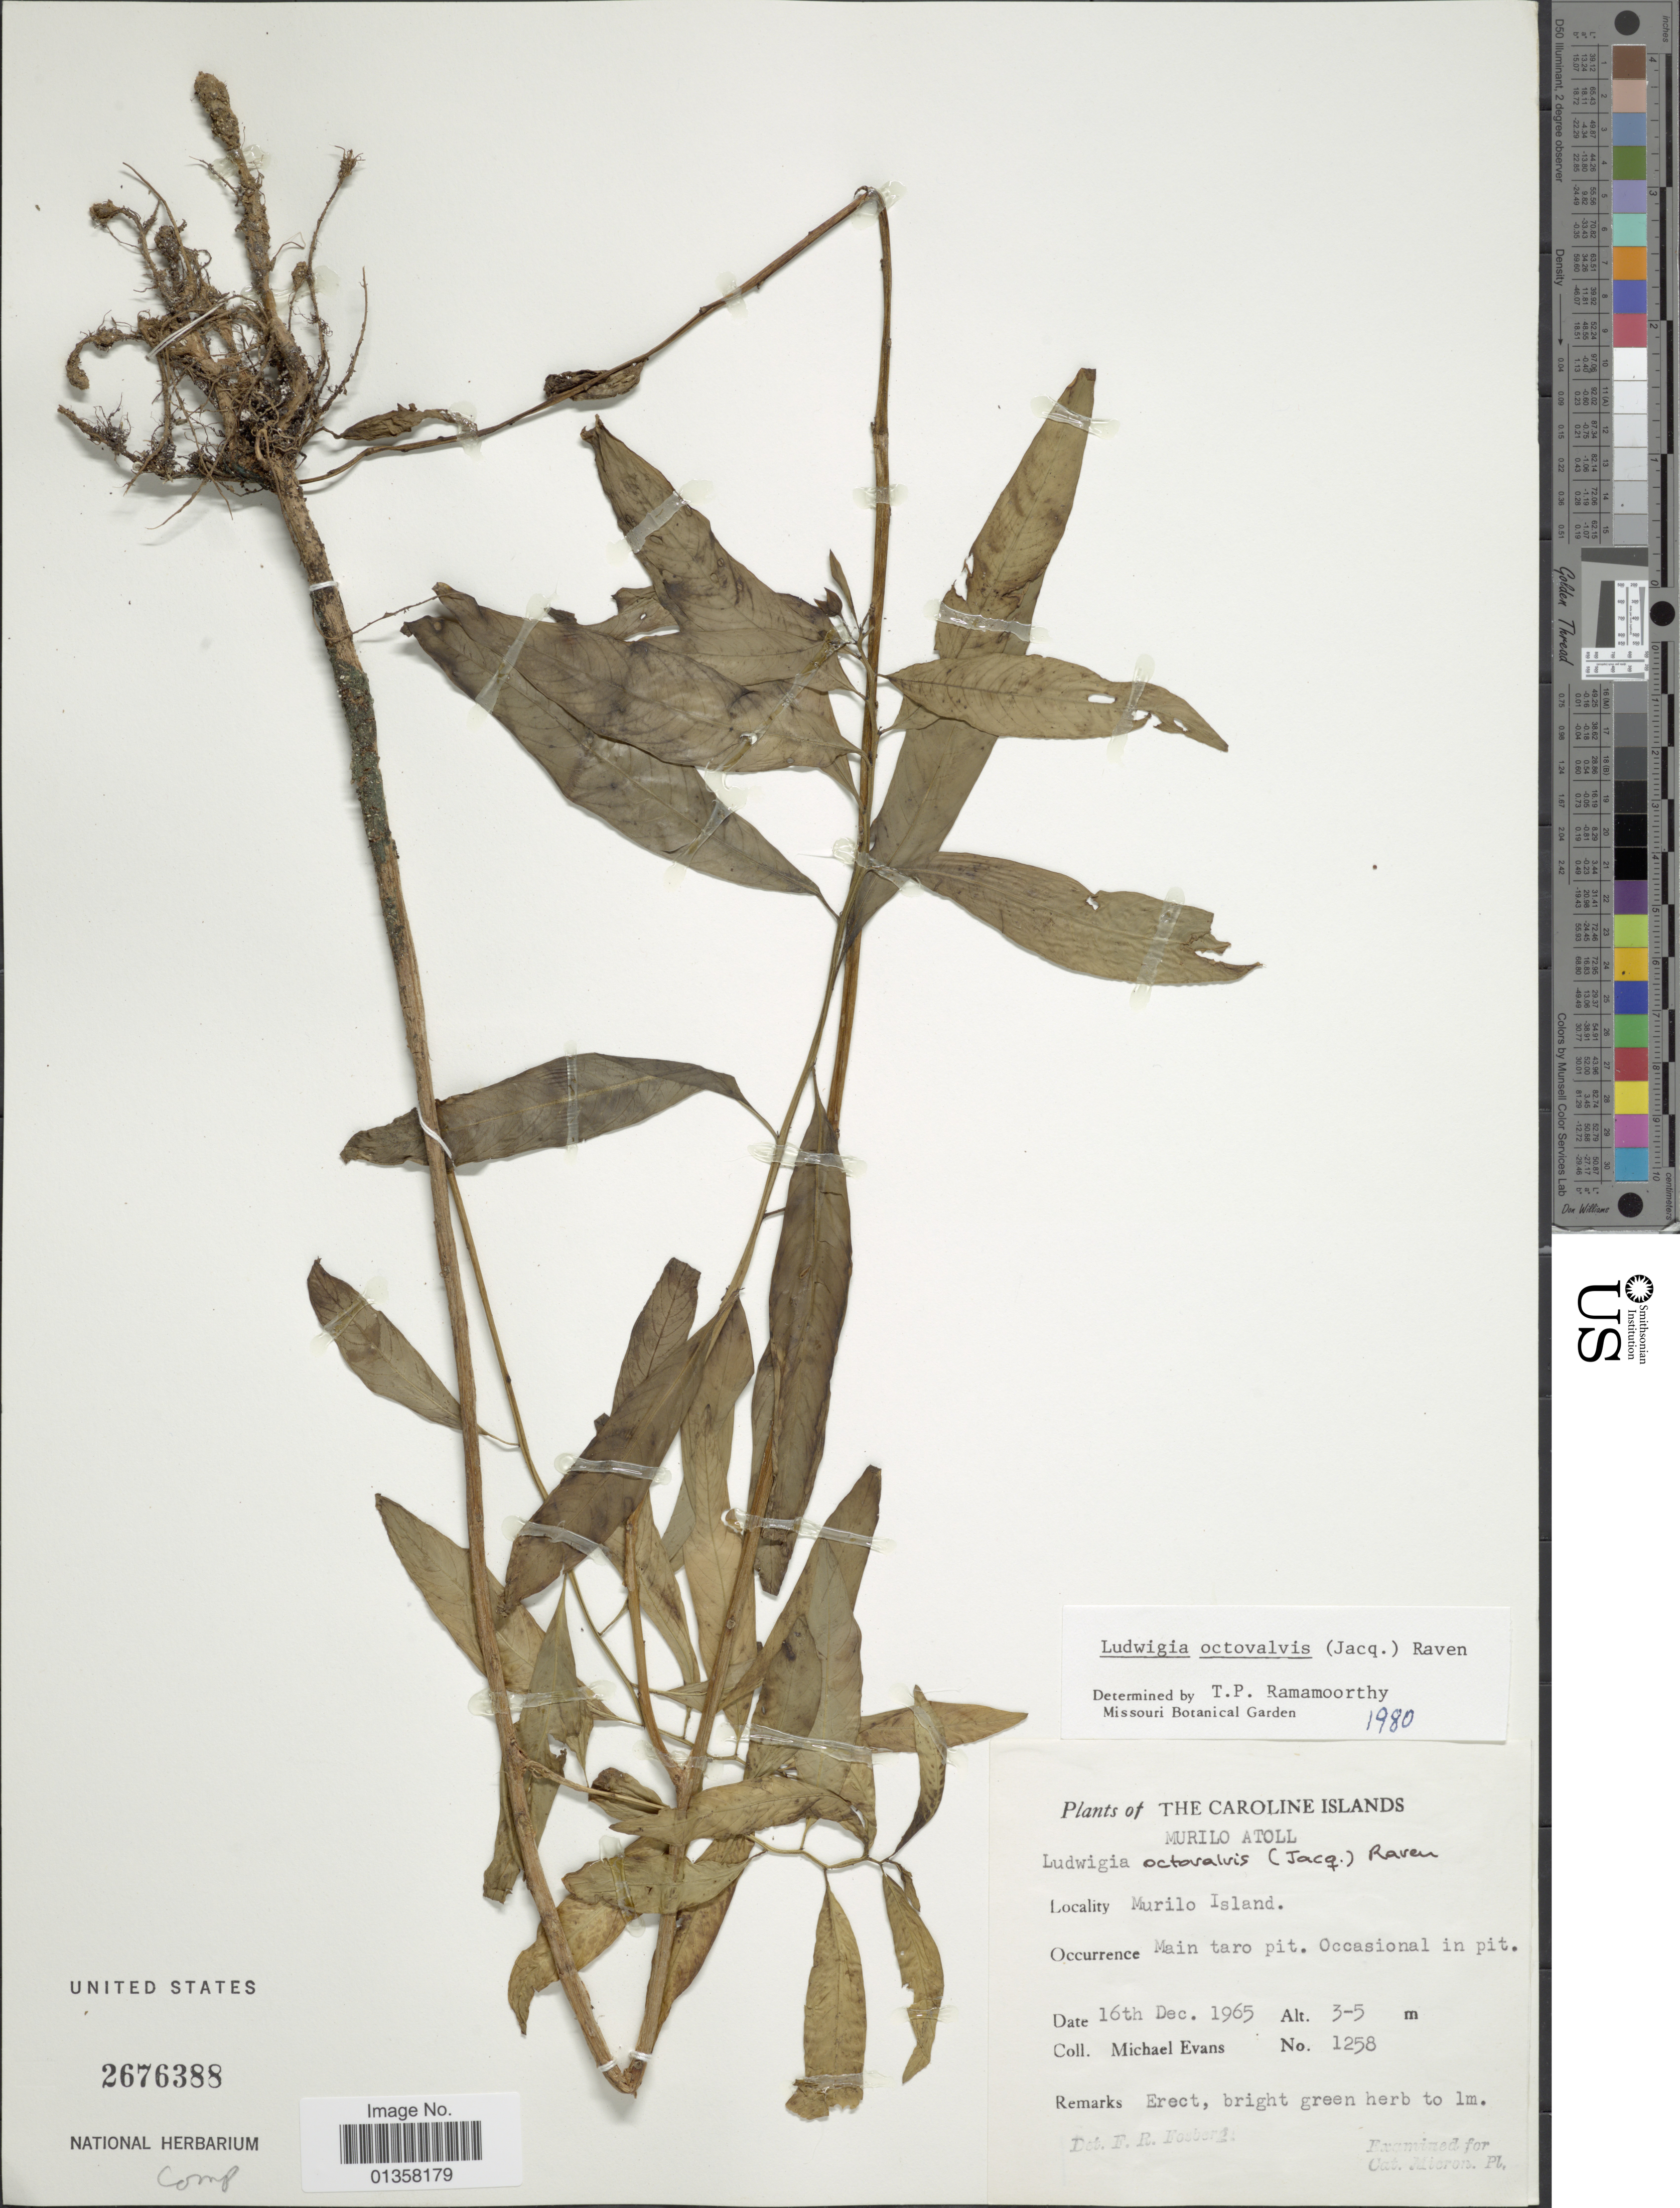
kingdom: Plantae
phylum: Tracheophyta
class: Magnoliopsida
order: Myrtales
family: Onagraceae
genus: Ludwigia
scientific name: Ludwigia octovalvis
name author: (Jacq.) P.H. Raven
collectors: M. Evans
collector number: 1258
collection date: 1965-12-16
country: Micronesia, Federated States of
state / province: Truk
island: Murilo Atoll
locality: Murilo Atoll, Murilo Island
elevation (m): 3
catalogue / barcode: US 2676388